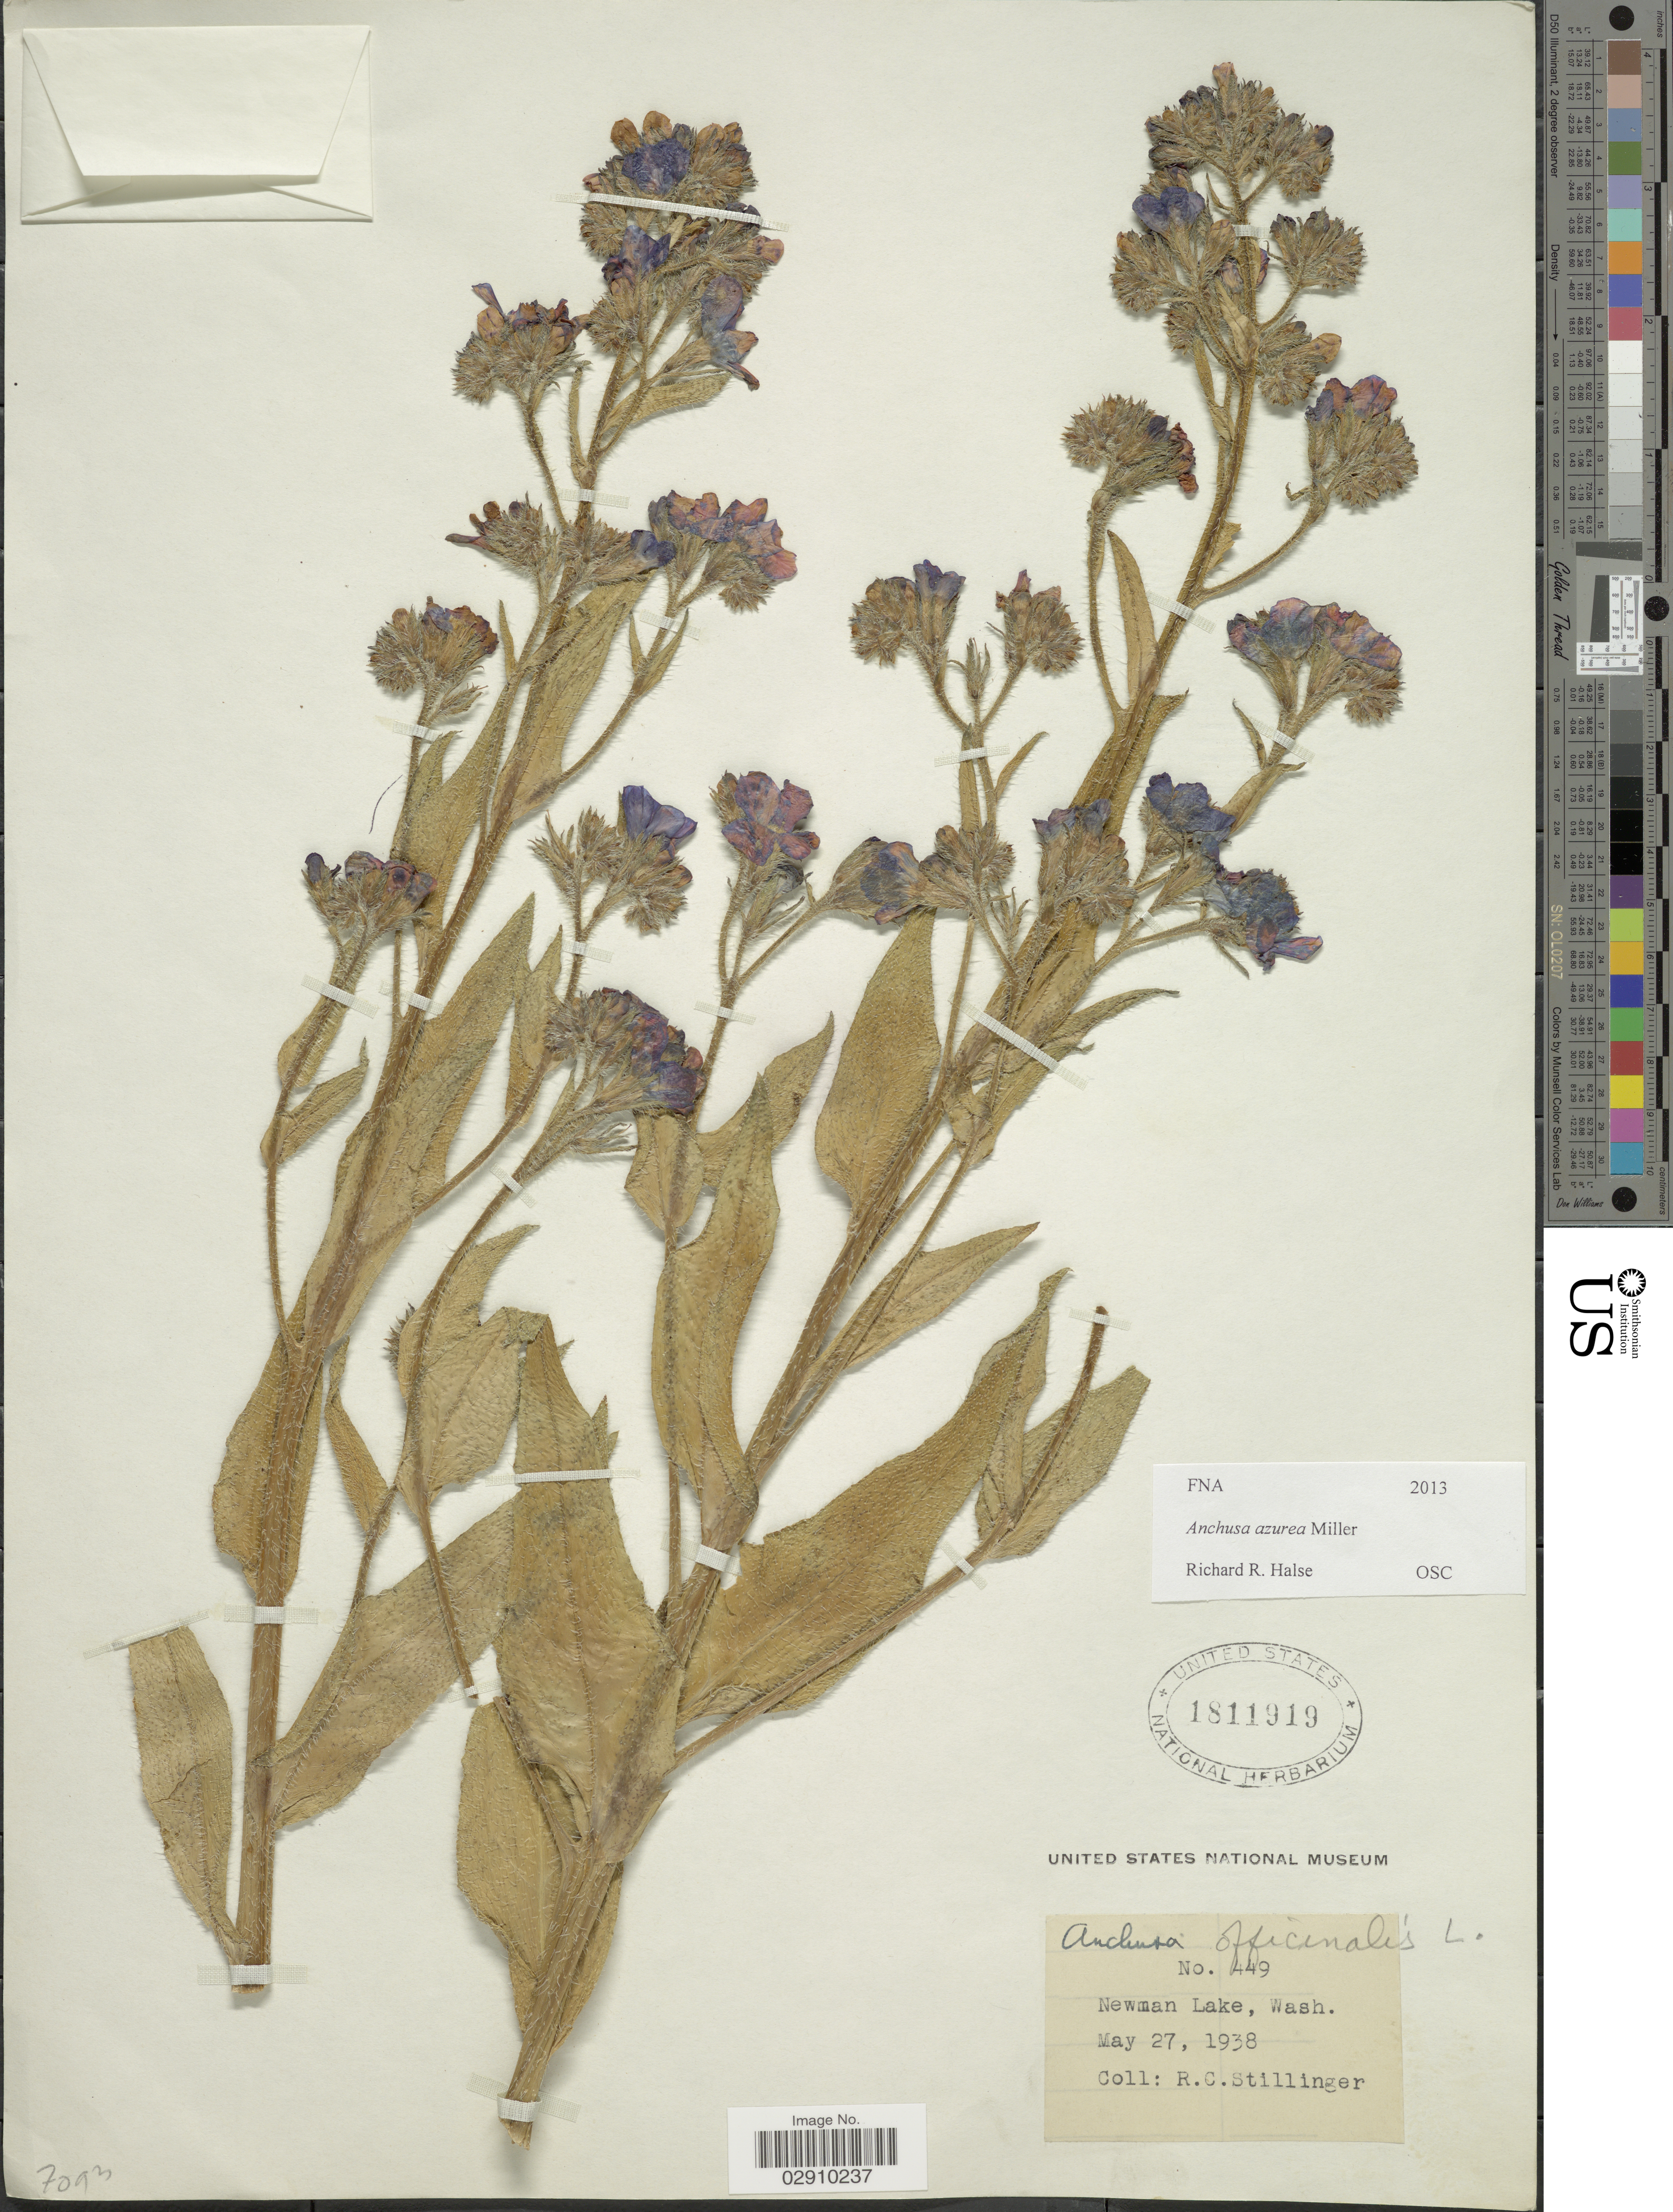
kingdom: Plantae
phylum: Tracheophyta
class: Magnoliopsida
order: Boraginales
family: Boraginaceae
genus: Anchusa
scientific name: Anchusa azurea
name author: Mill.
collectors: R. Stillinger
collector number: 449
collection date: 1938-05-27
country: United States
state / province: Washington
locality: Newman Lake.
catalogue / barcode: US 1811919